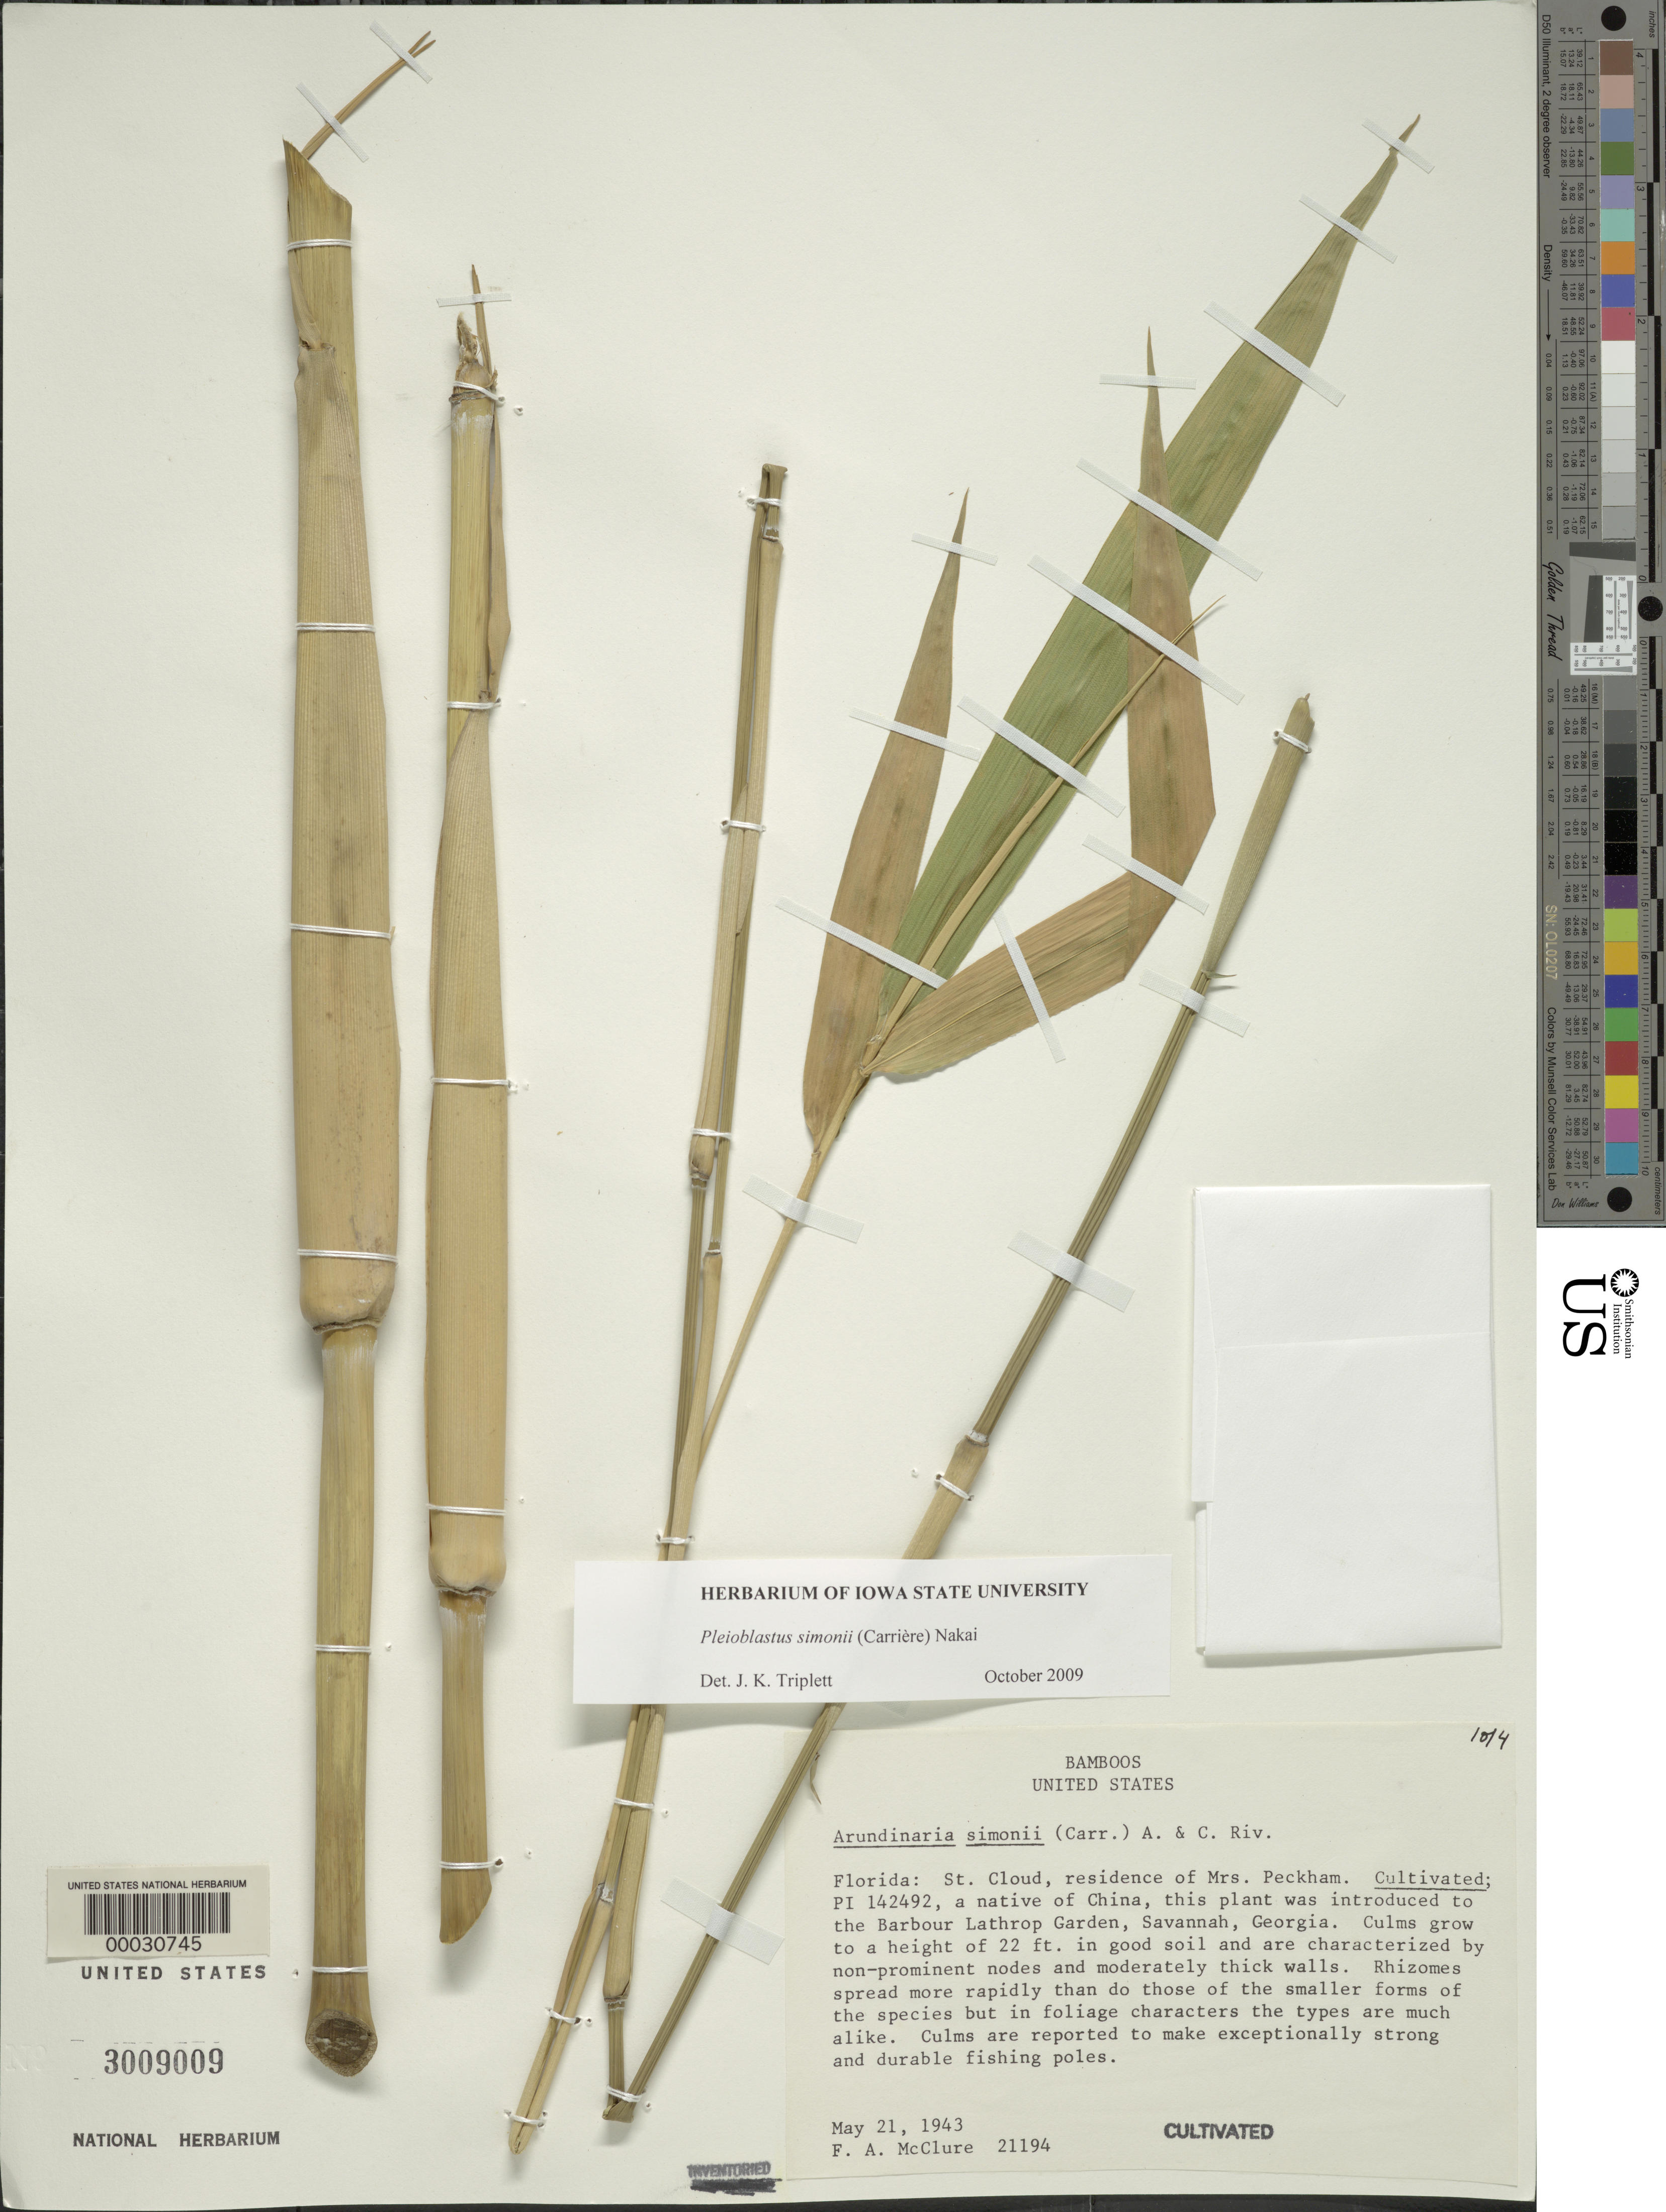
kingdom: Plantae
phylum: Tracheophyta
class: Liliopsida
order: Poales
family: Poaceae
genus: Pleioblastus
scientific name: Pleioblastus simonii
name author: (Carrière) Nakai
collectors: F. A. McClure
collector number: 21194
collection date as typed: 21 May 1943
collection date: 1943-05-21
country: United States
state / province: Florida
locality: St. cloud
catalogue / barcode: US 3009009